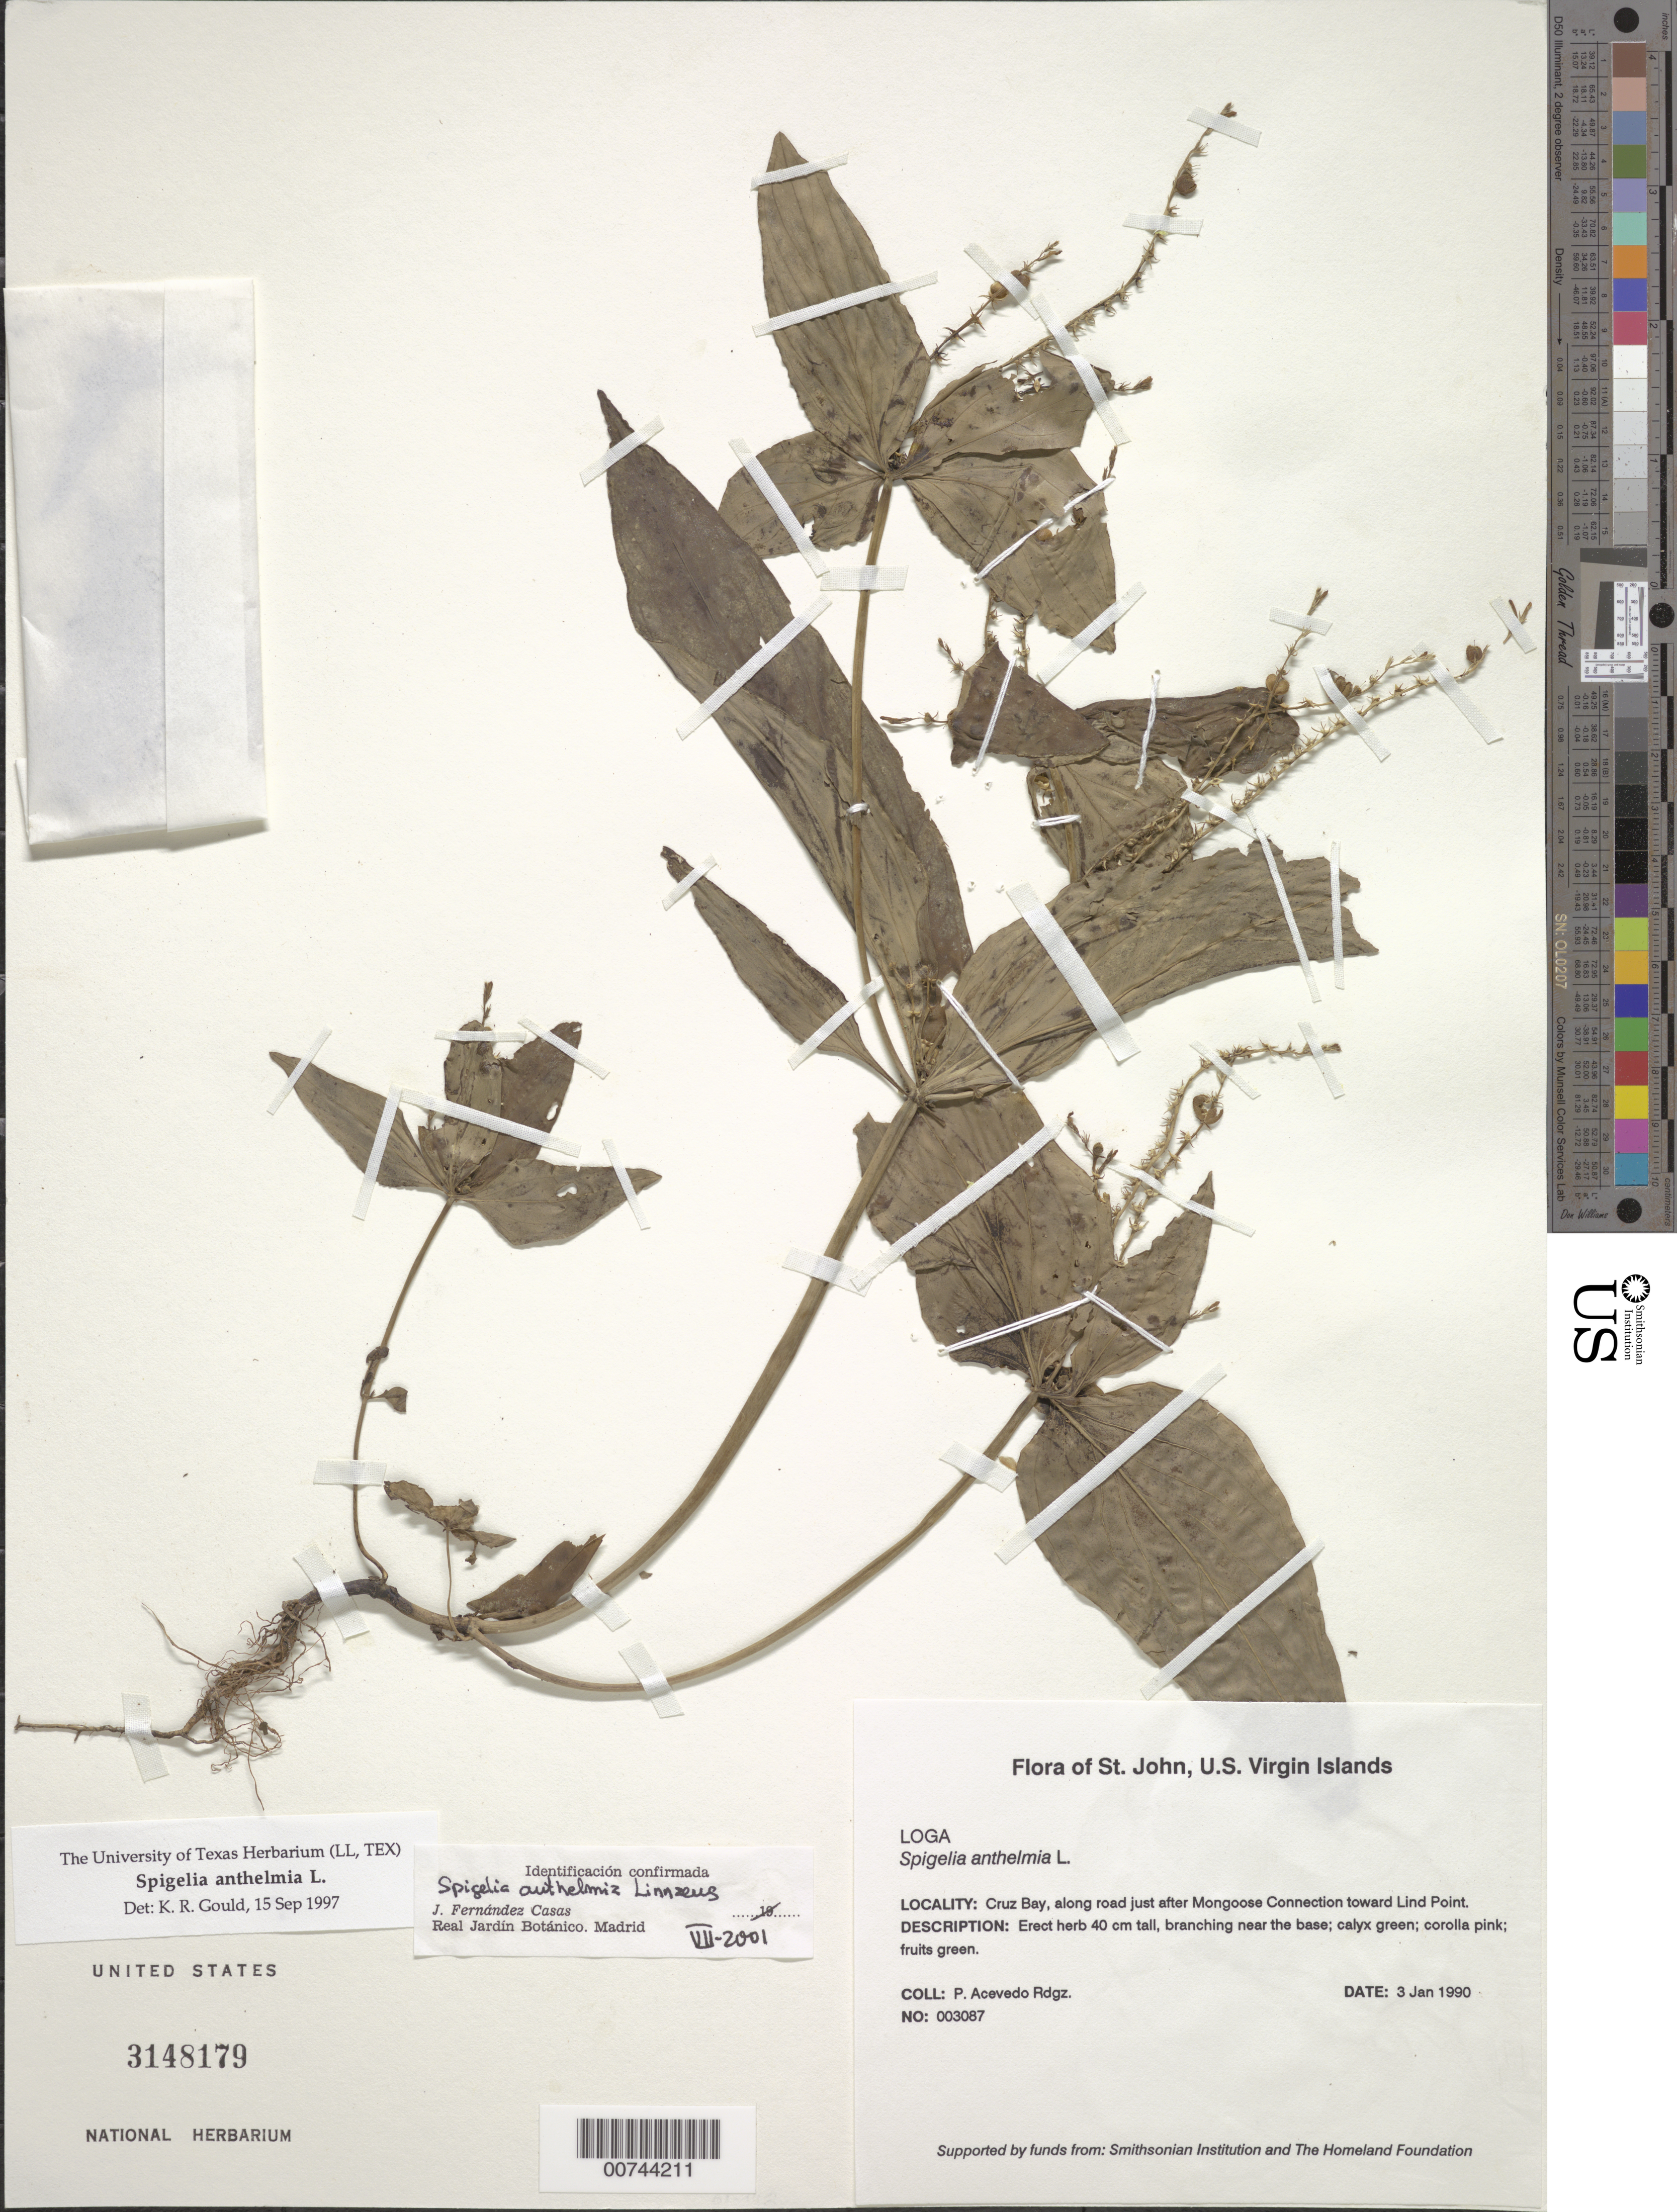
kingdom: Plantae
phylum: Tracheophyta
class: Magnoliopsida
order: Gentianales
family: Loganiaceae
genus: Spigelia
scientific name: Spigelia anthelmia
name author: L.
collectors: P. Acevedo-Rodr.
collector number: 3087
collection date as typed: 03 Jan 1990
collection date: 1990-01-03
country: U.S. Virgin Islands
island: St. John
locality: Cruz Bay Quarter; Cruz Bay, along road just after Mongoose Connection toward Lind Point.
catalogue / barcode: US 3148179